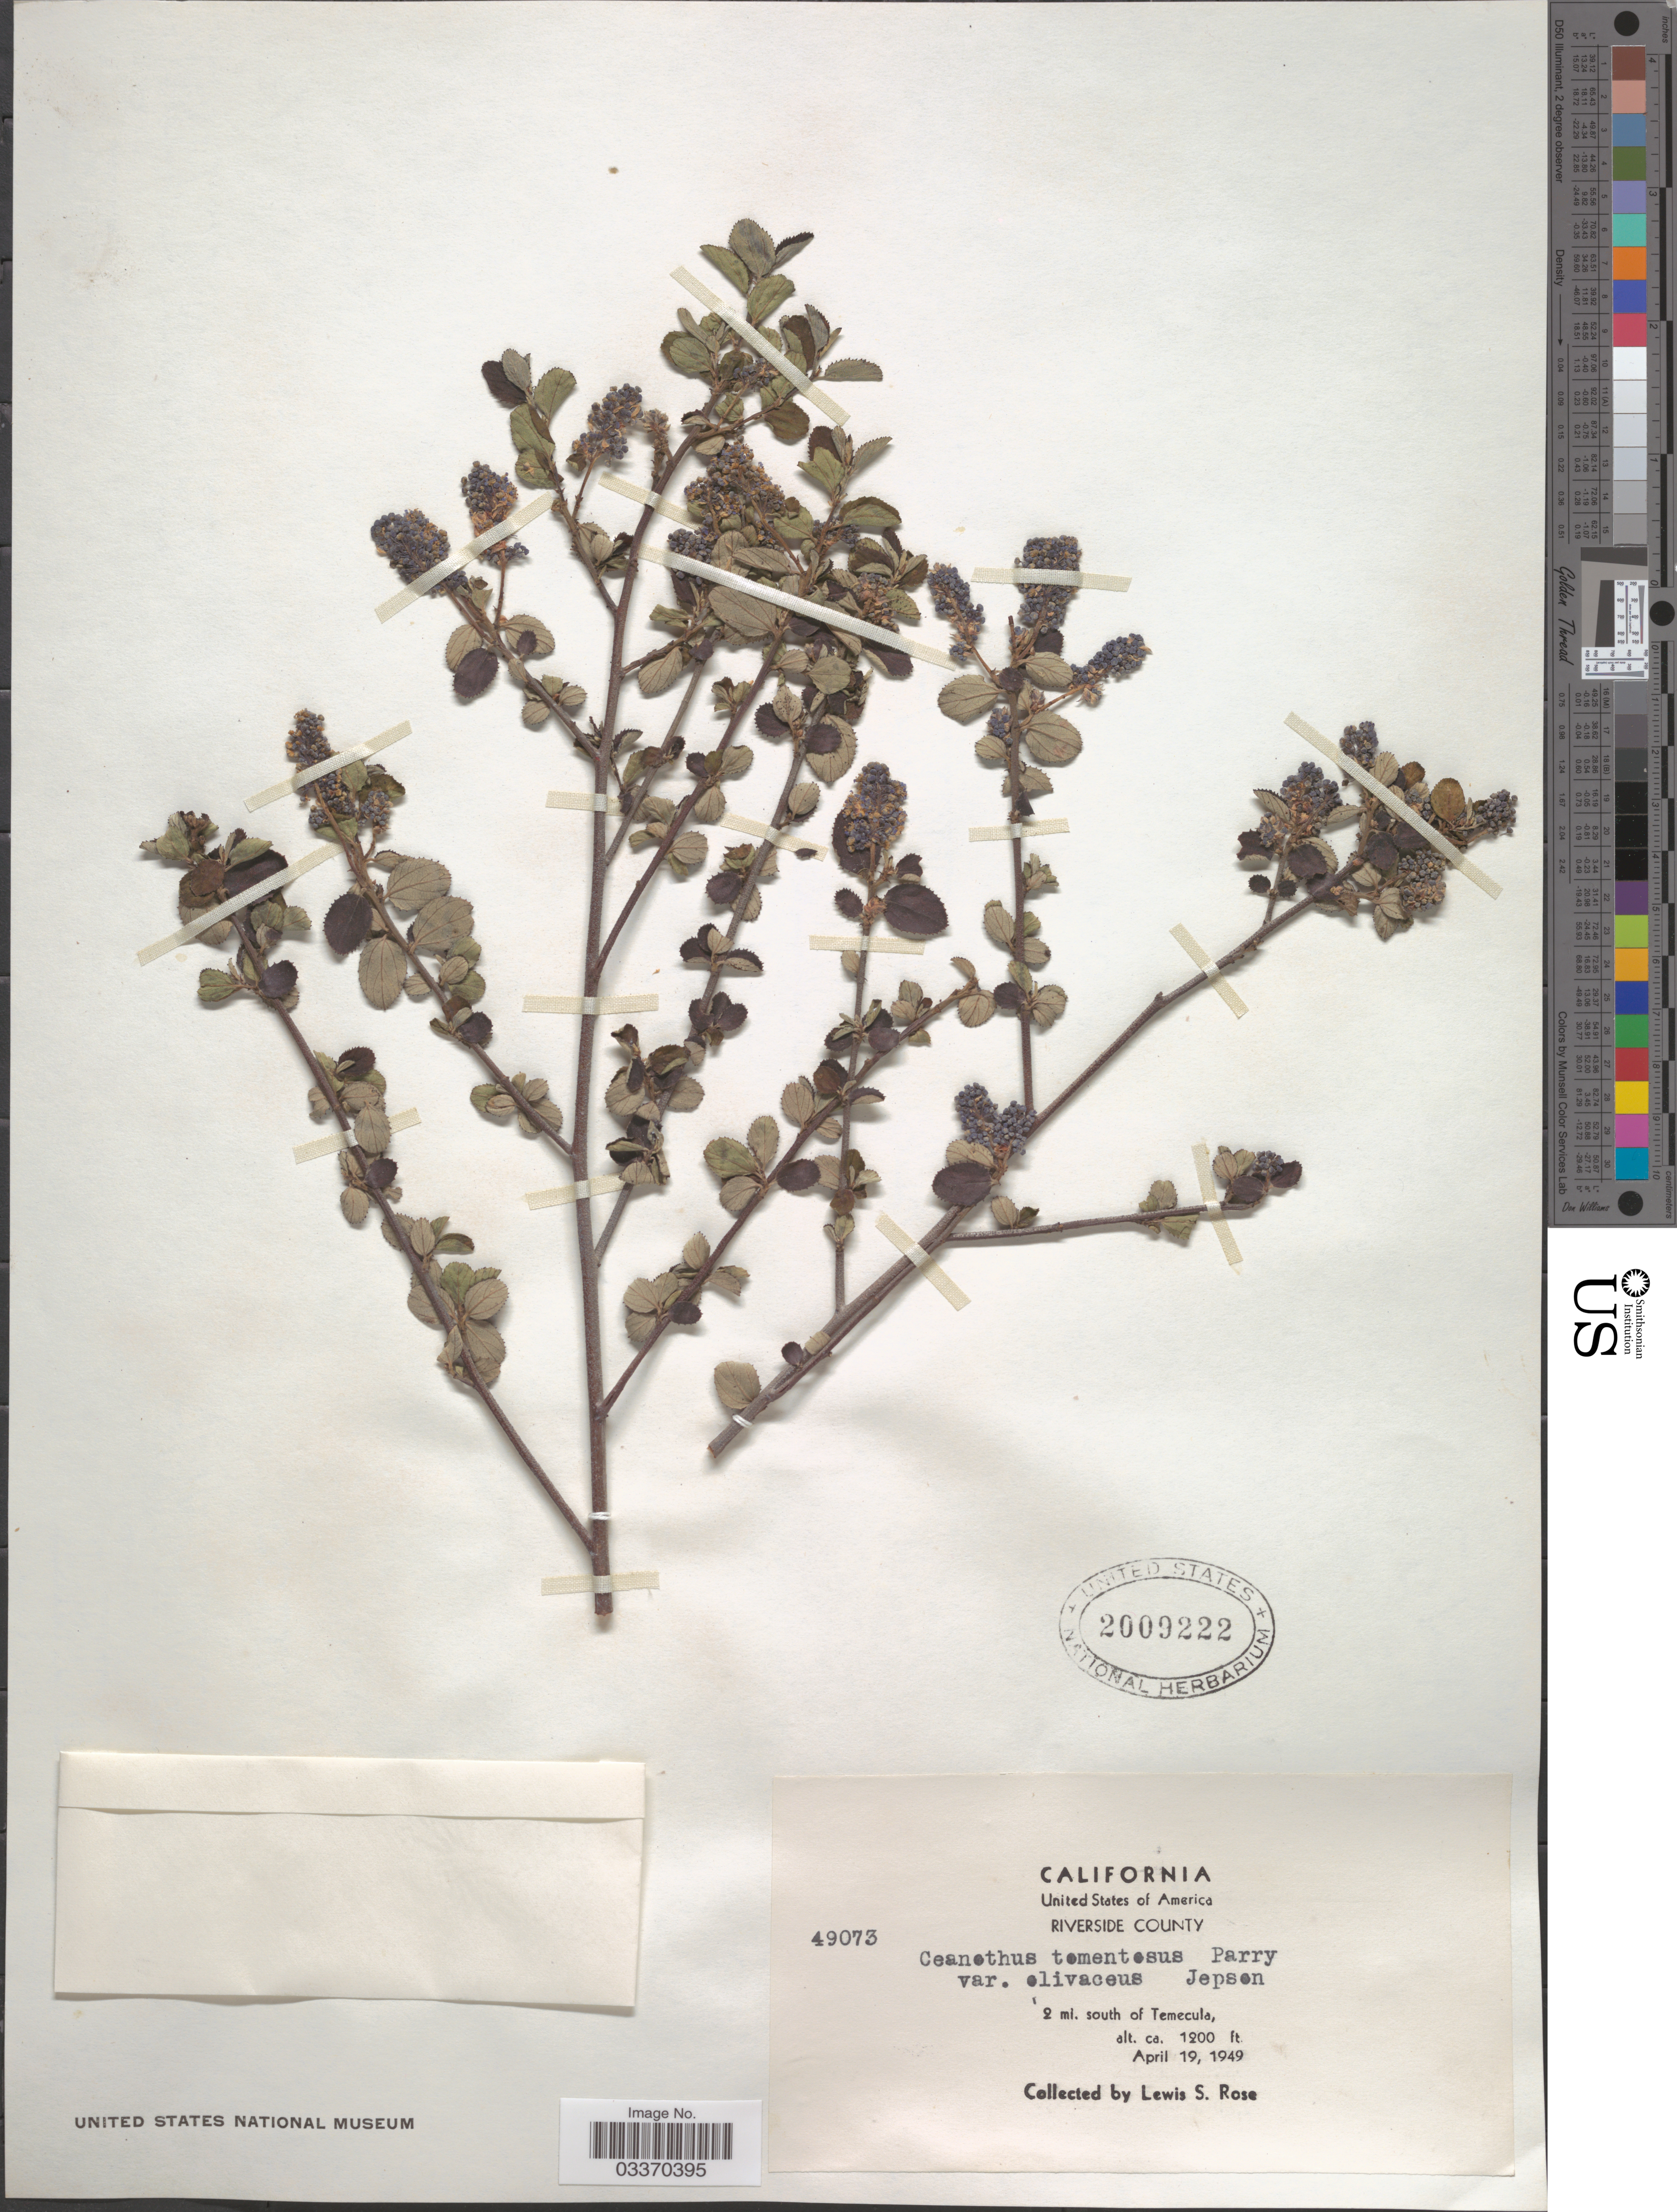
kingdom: Plantae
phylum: Tracheophyta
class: Magnoliopsida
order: Rosales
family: Rhamnaceae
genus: Ceanothus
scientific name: Ceanothus tomentosus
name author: Parry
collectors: L. S. Rose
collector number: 49073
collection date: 1949-04-19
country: United States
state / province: California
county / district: Riverside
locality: Riverside County. 2 mi. south of Temecula.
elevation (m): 366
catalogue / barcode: US 2009222